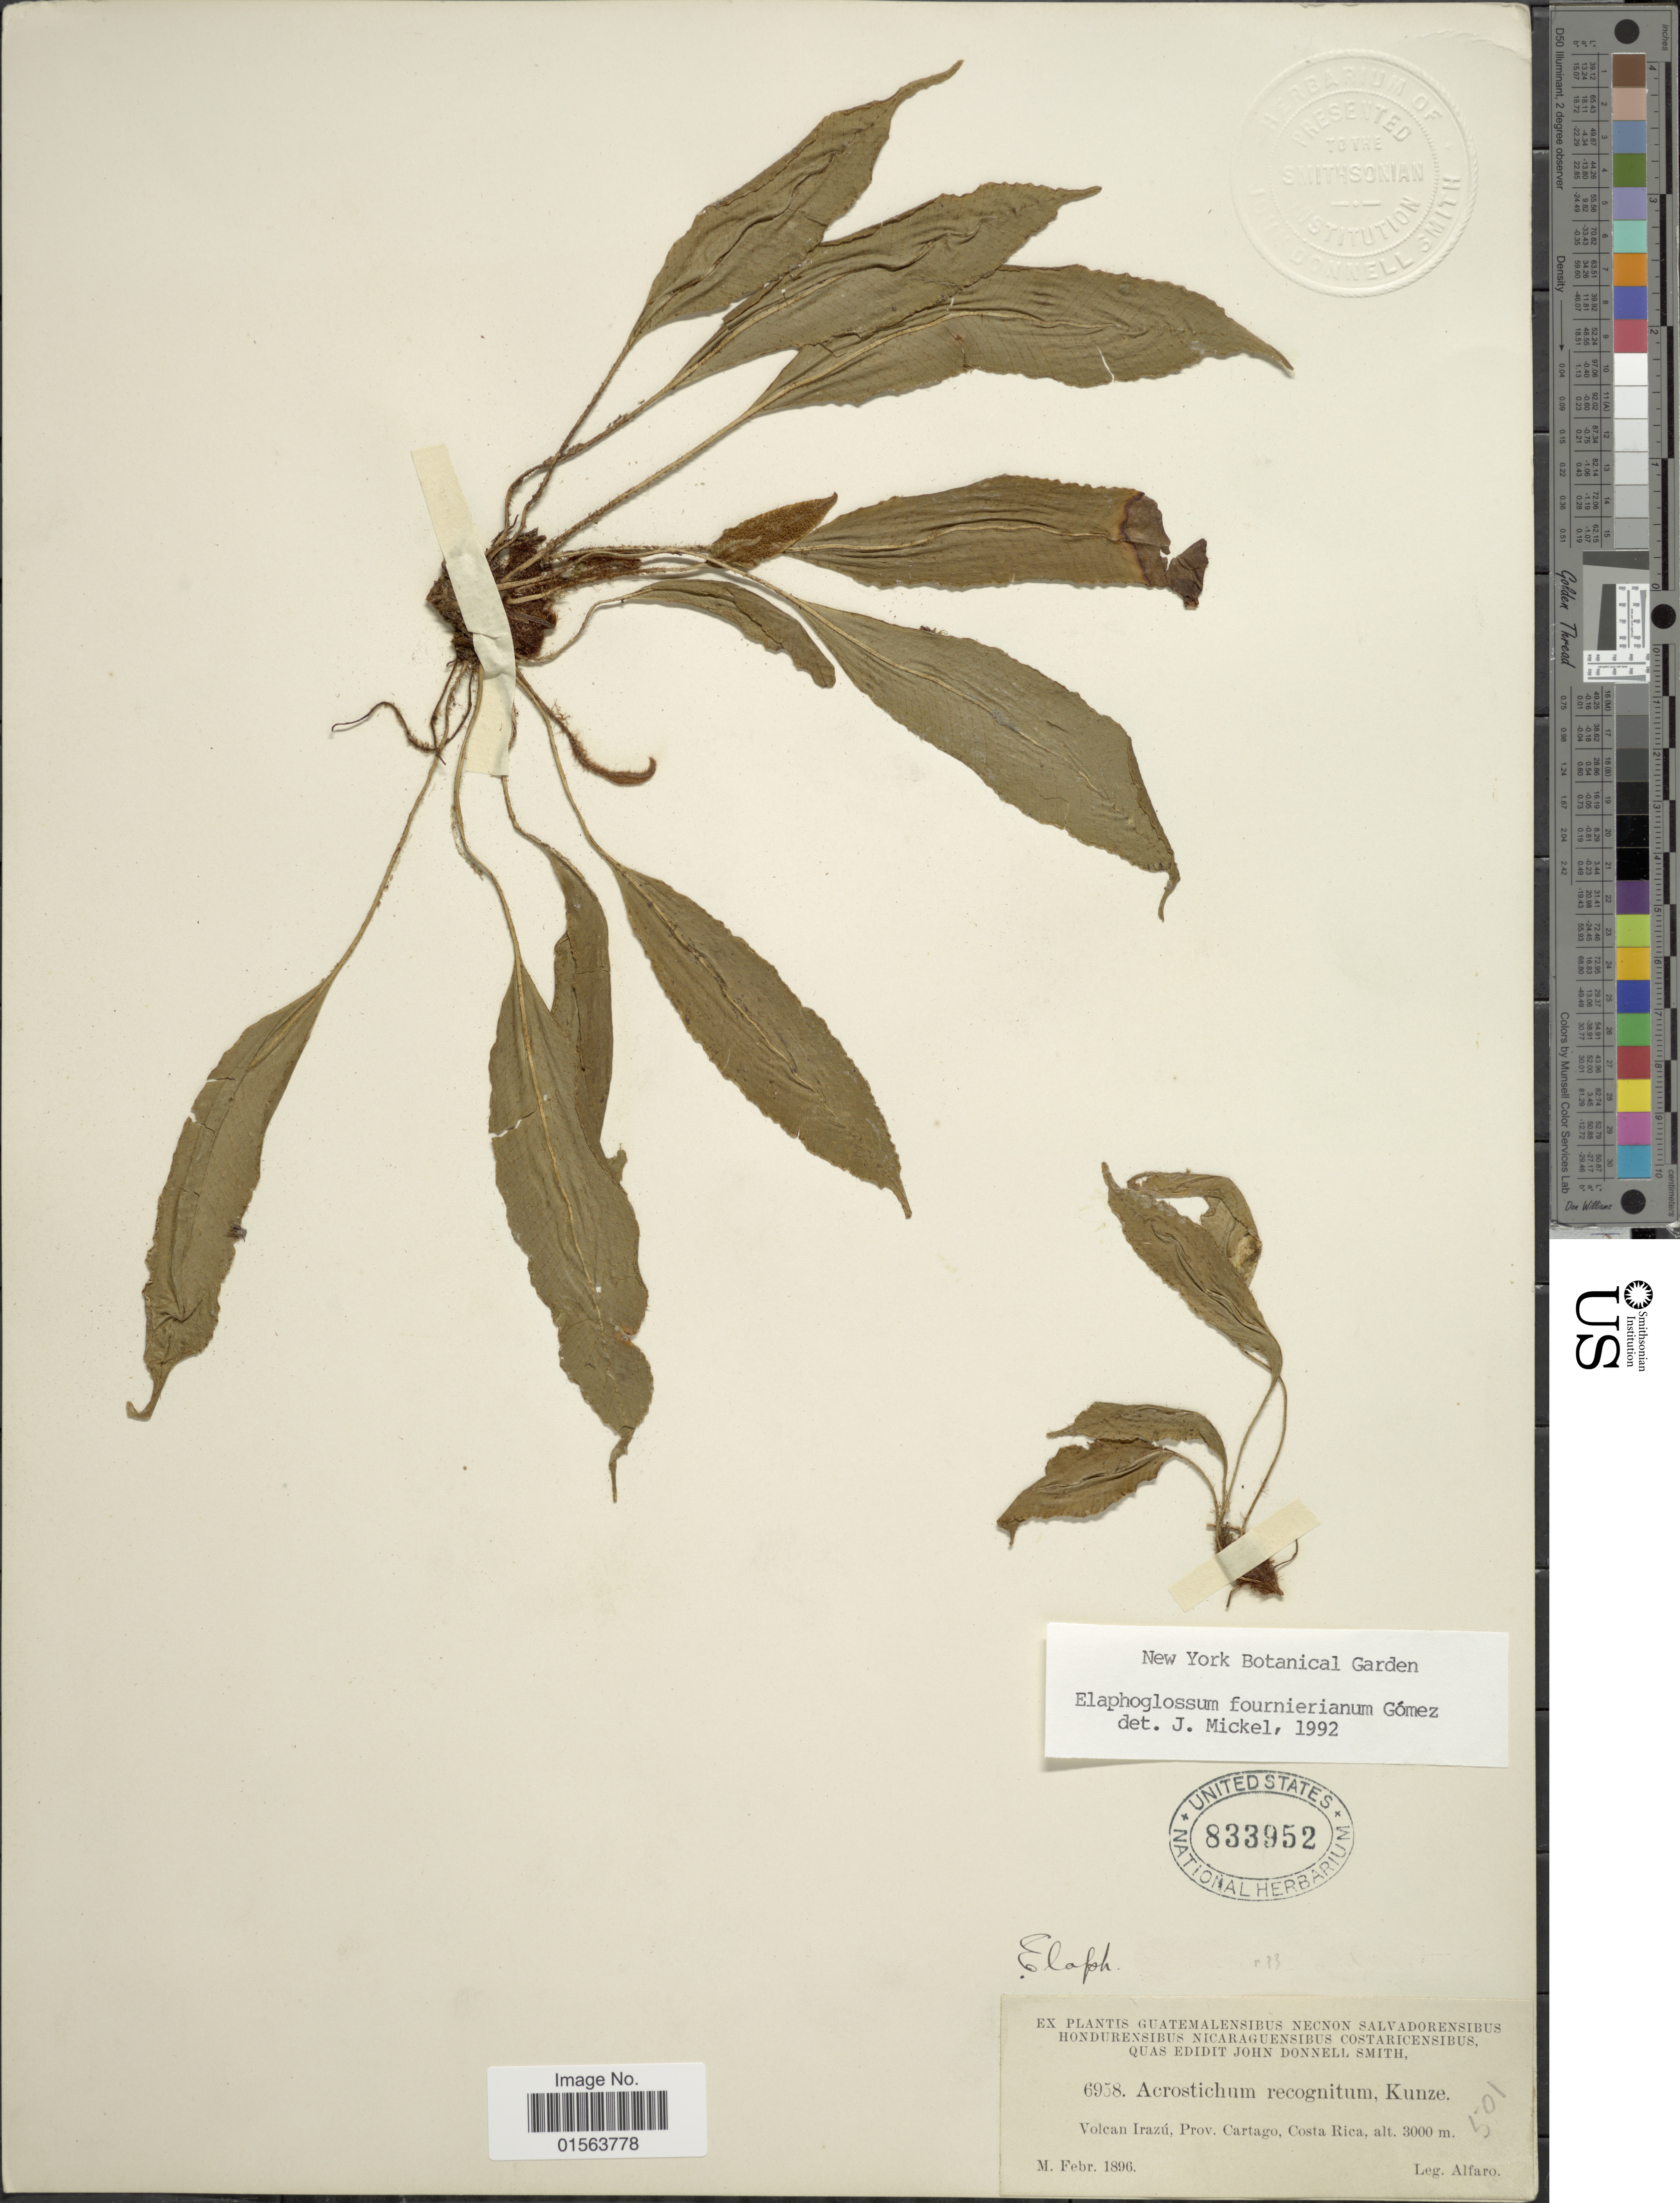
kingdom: Plantae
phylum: Tracheophyta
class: Polypodiopsida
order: Polypodiales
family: Dryopteridaceae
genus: Elaphoglossum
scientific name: Elaphoglossum fournierianum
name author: L.D. Gómez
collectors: Alfaro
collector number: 6958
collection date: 1896-02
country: Costa Rica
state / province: Cartago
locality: Volcan Irazu, Prov. Cartago, Costa Rica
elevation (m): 3000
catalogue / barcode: US 833952